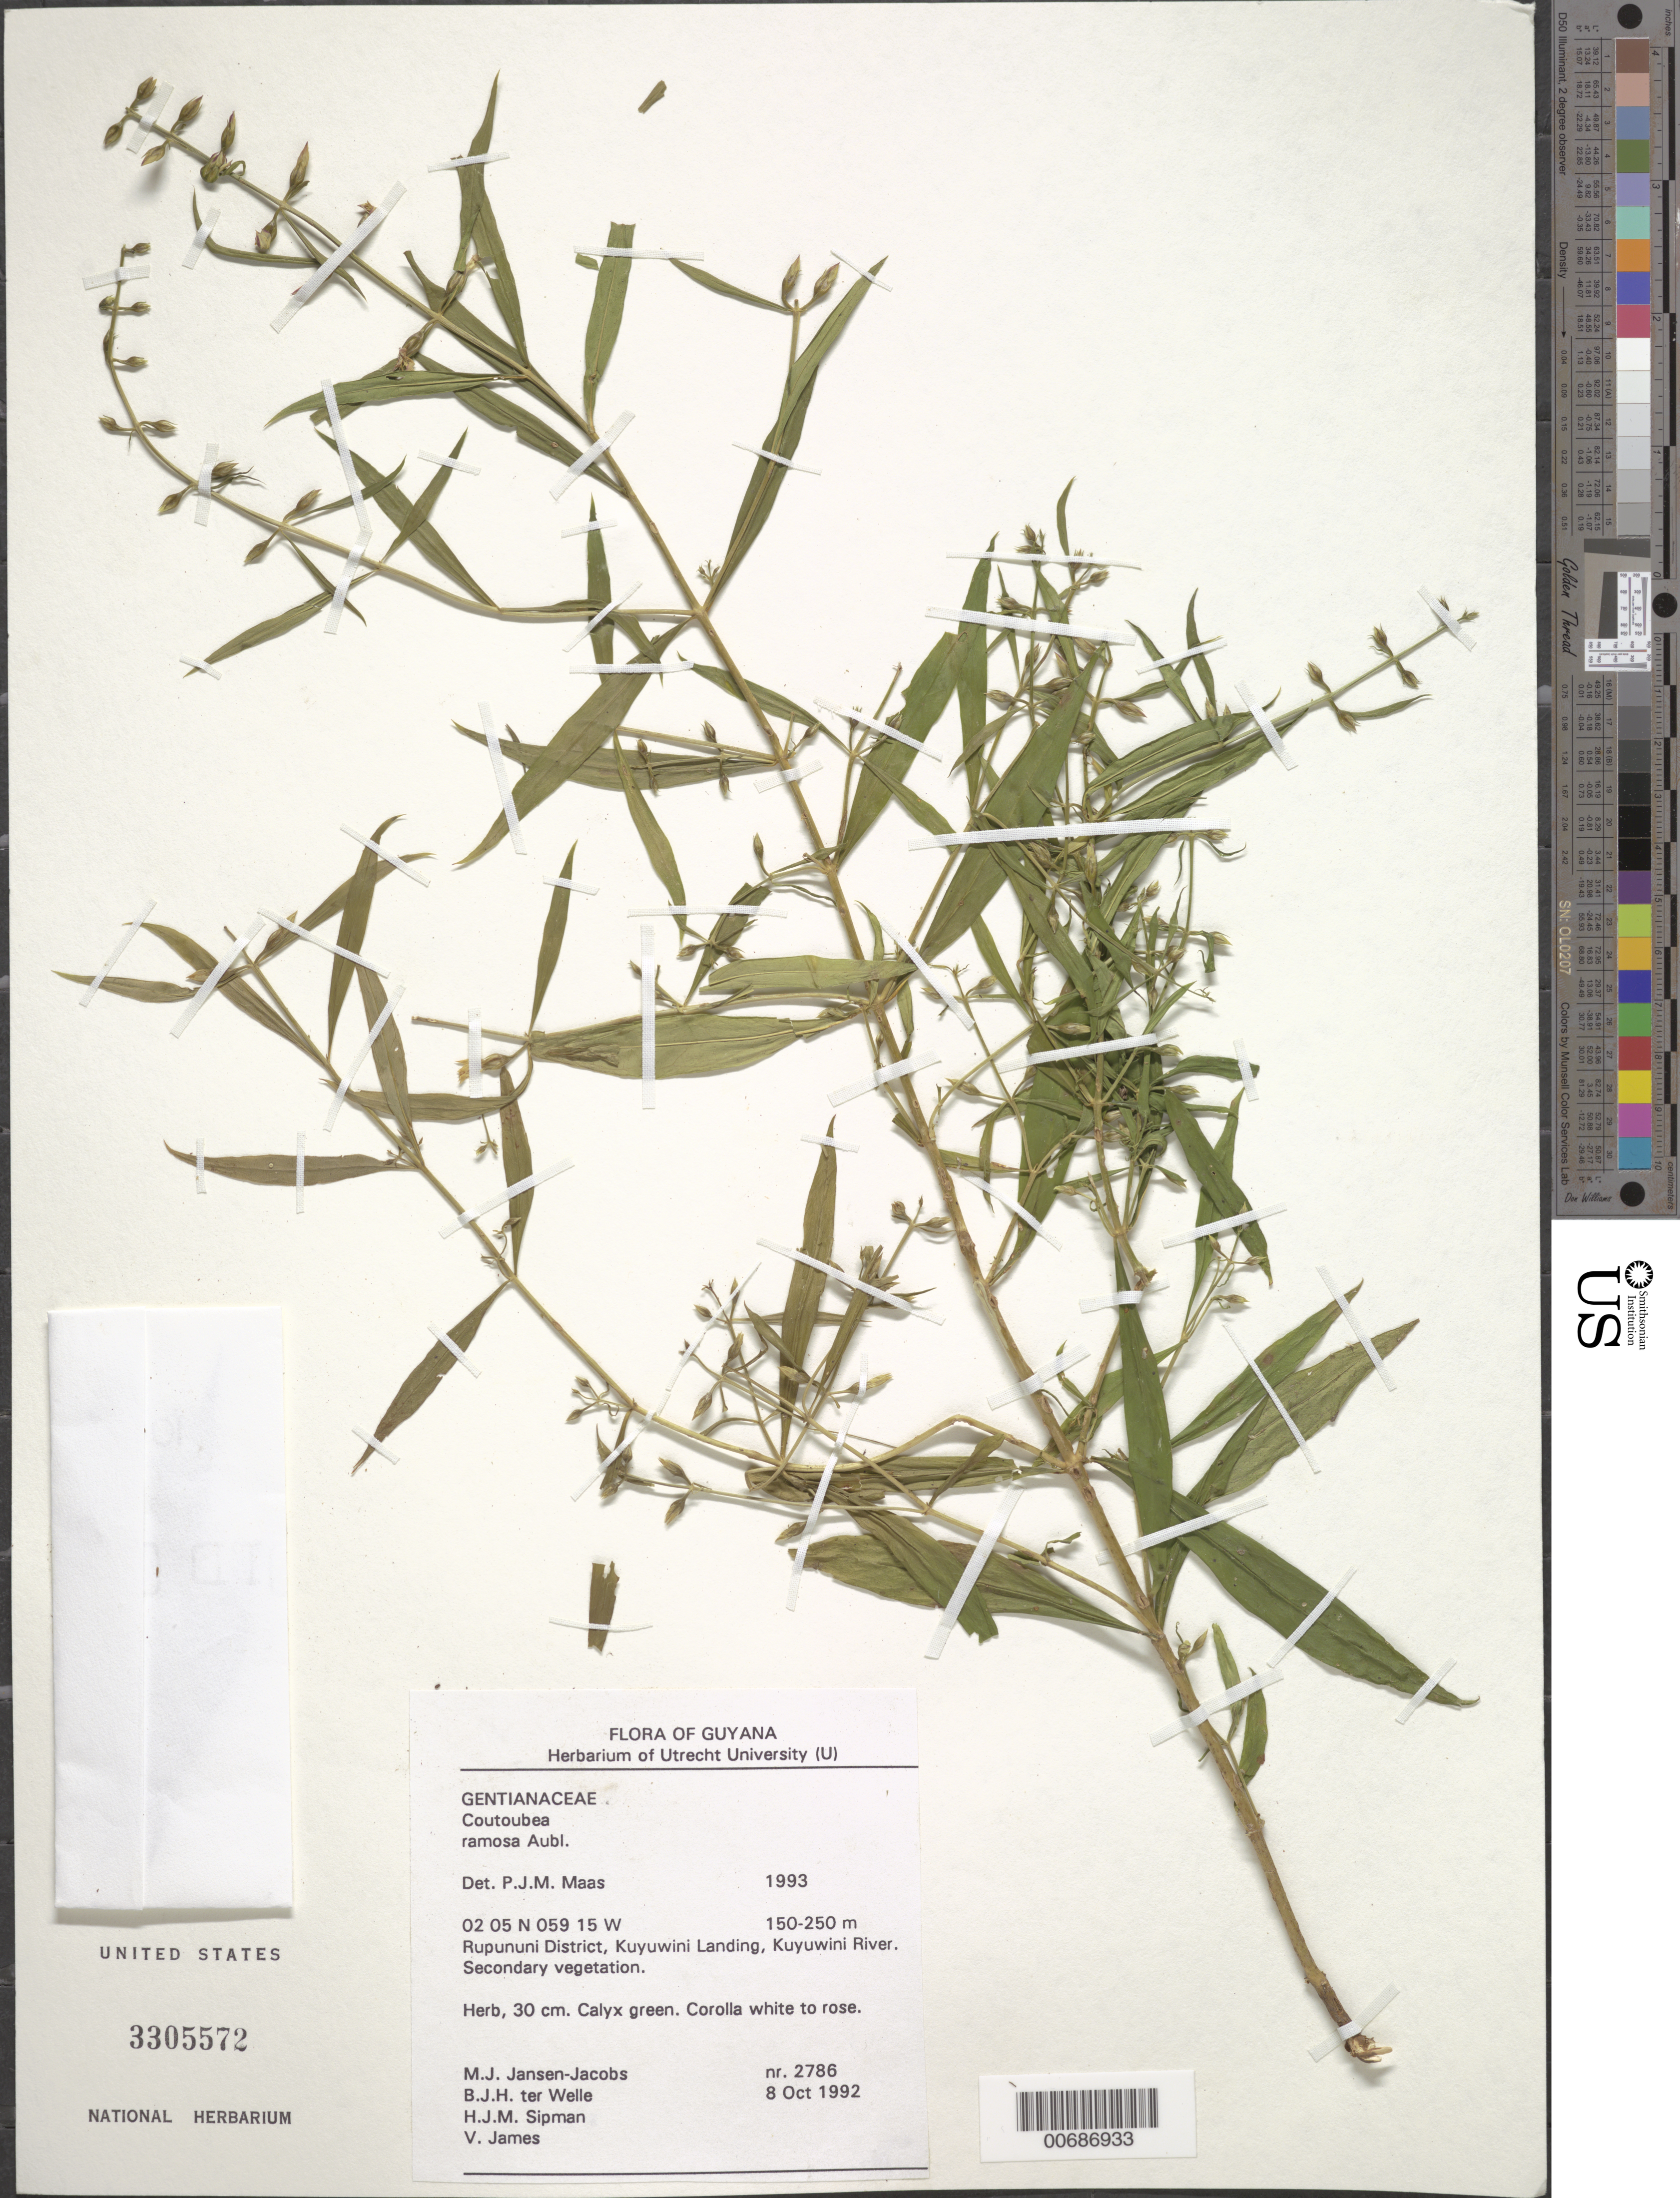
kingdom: Plantae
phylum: Tracheophyta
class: Magnoliopsida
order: Gentianales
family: Gentianaceae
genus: Coutoubea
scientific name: Coutoubea ramosa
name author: Aubl.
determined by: Maas, Paul J. M.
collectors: M. J. Jansen-Jacobs, B. Welle, H. J. M. Sipman & V. James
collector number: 2786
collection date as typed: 8-Oct-92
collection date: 1992-10-08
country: Guyana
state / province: U. Takutu-U. Essequibo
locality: Kuyuwini Landing, Kuyuwini River, Rupununi District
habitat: Secondary vegetation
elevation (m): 150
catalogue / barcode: US 3305572